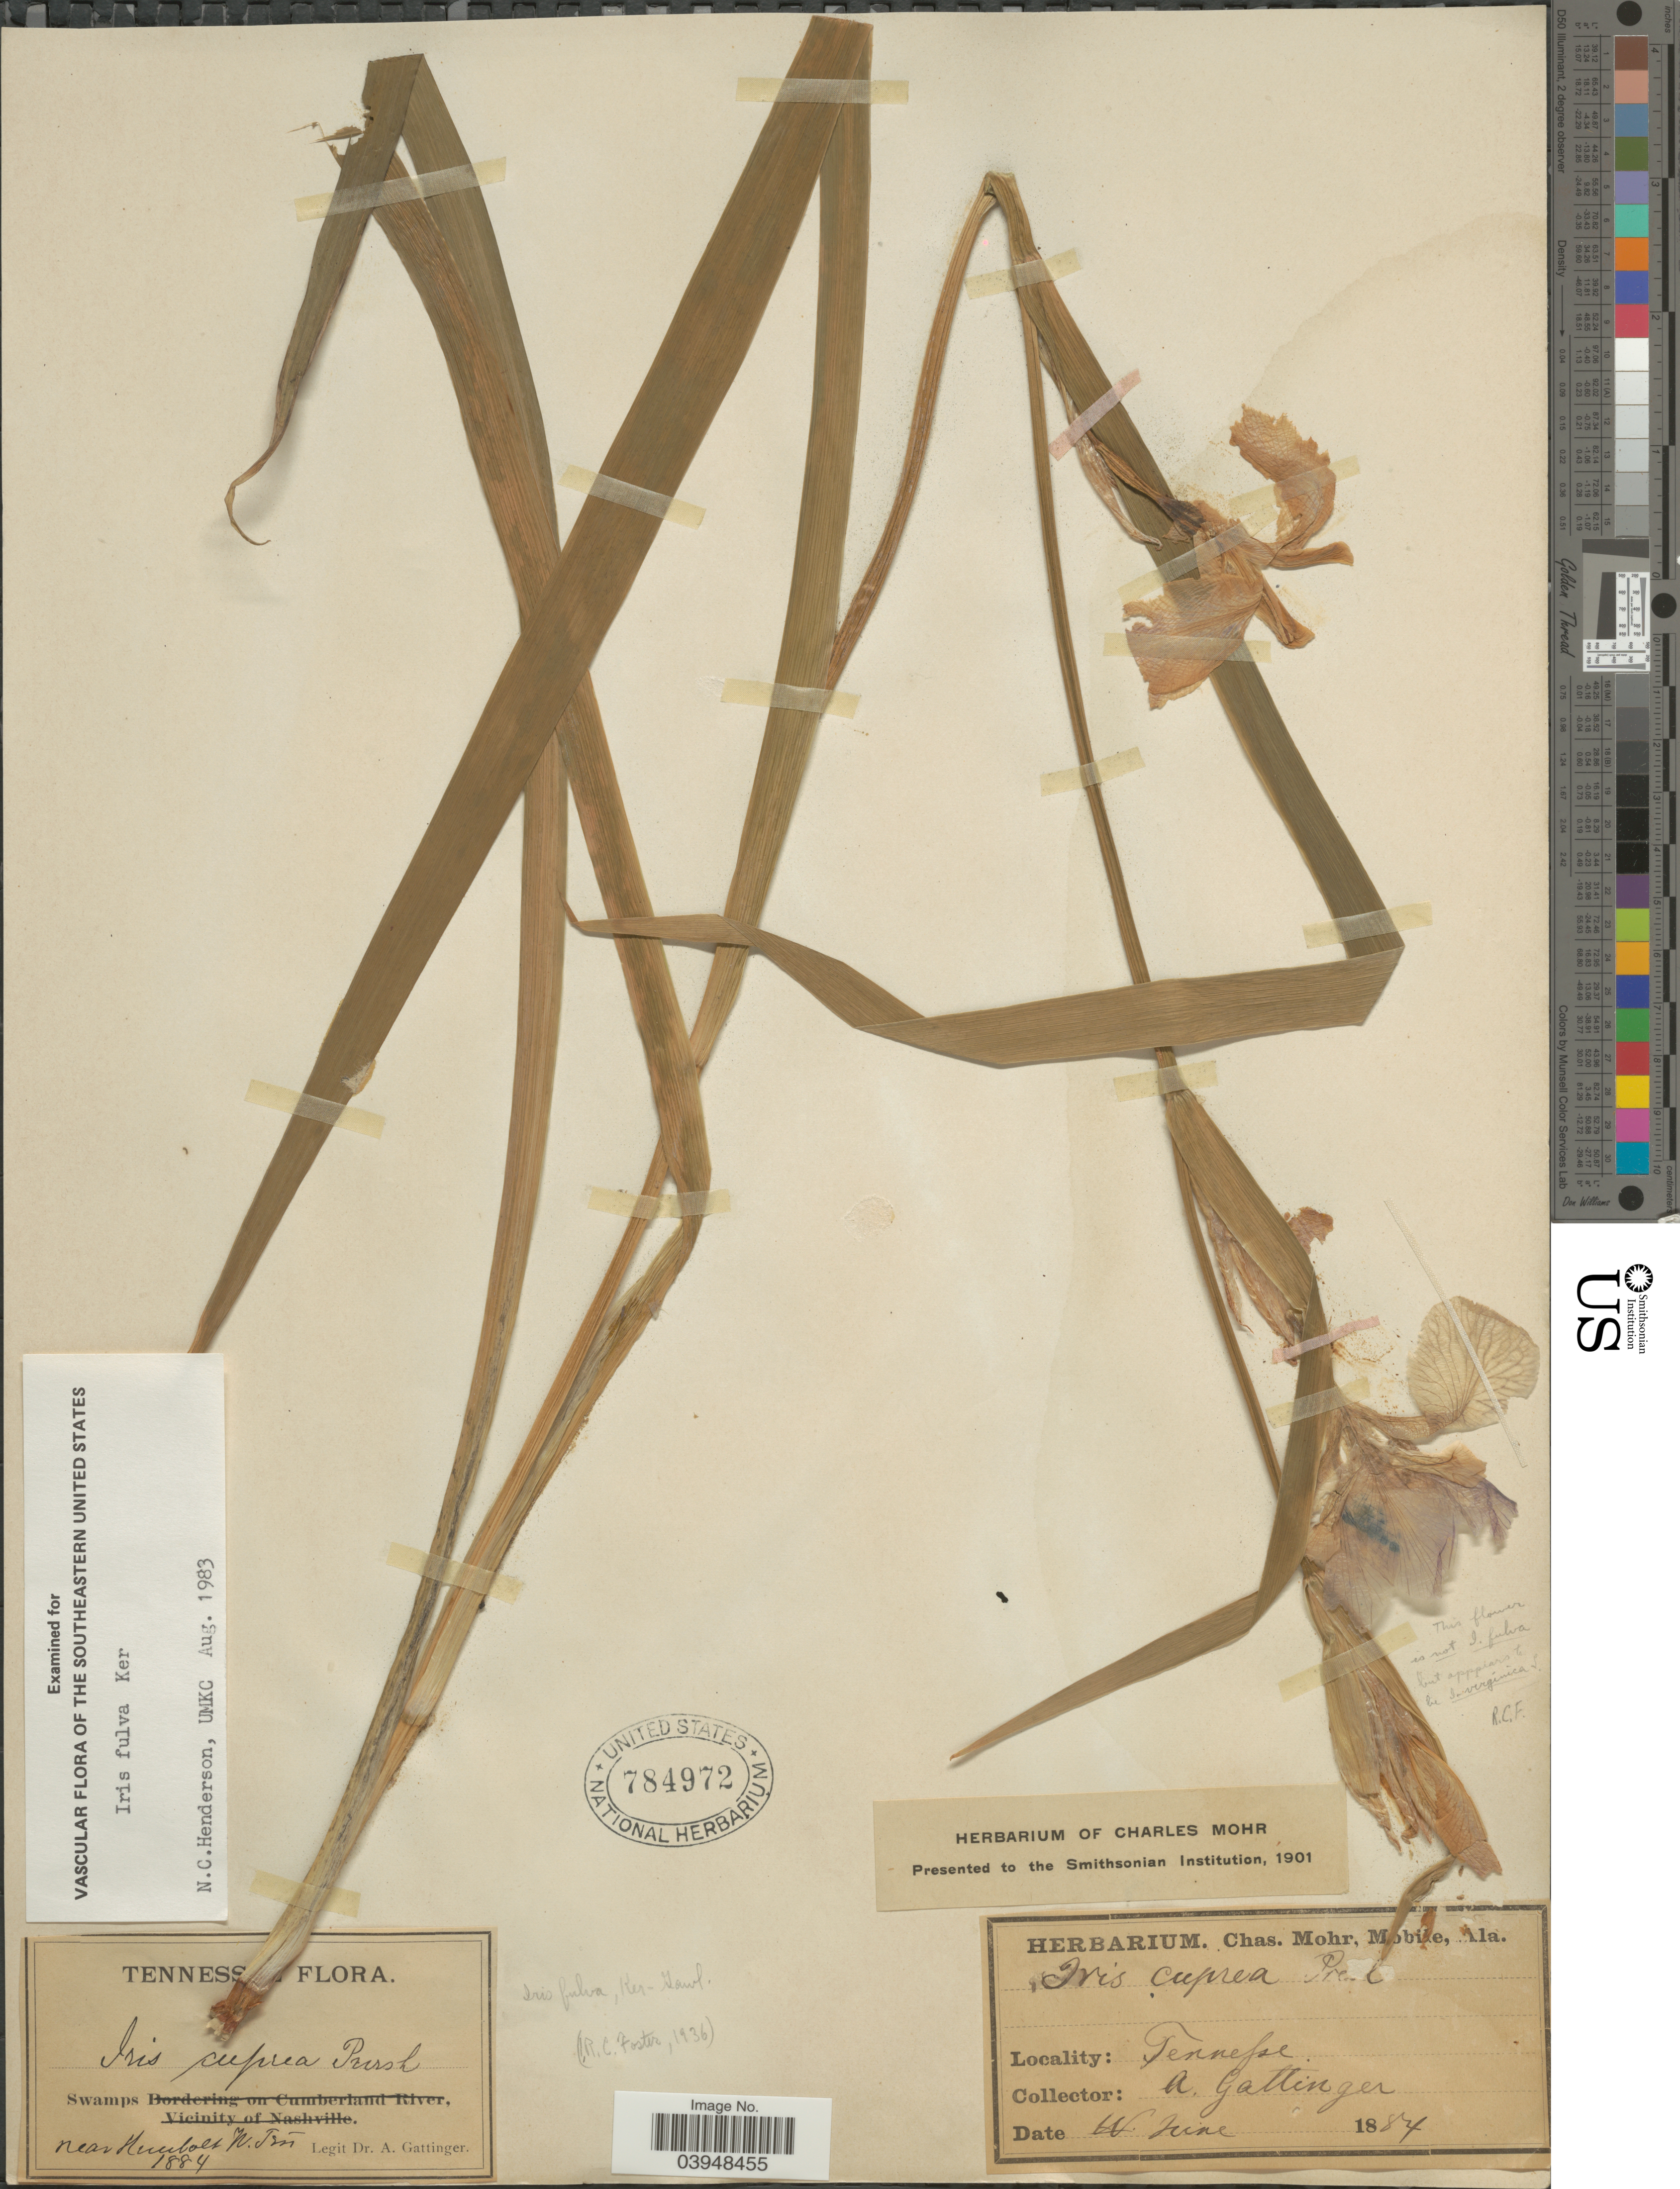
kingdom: Plantae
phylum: Tracheophyta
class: Liliopsida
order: Asparagales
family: Iridaceae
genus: Iris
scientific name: Iris fulva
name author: Ker Gawl.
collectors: A. Gattinger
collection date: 1884-06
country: United States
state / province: Tennessee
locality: Near Humbolt, W. Tenn.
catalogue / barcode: US 784972